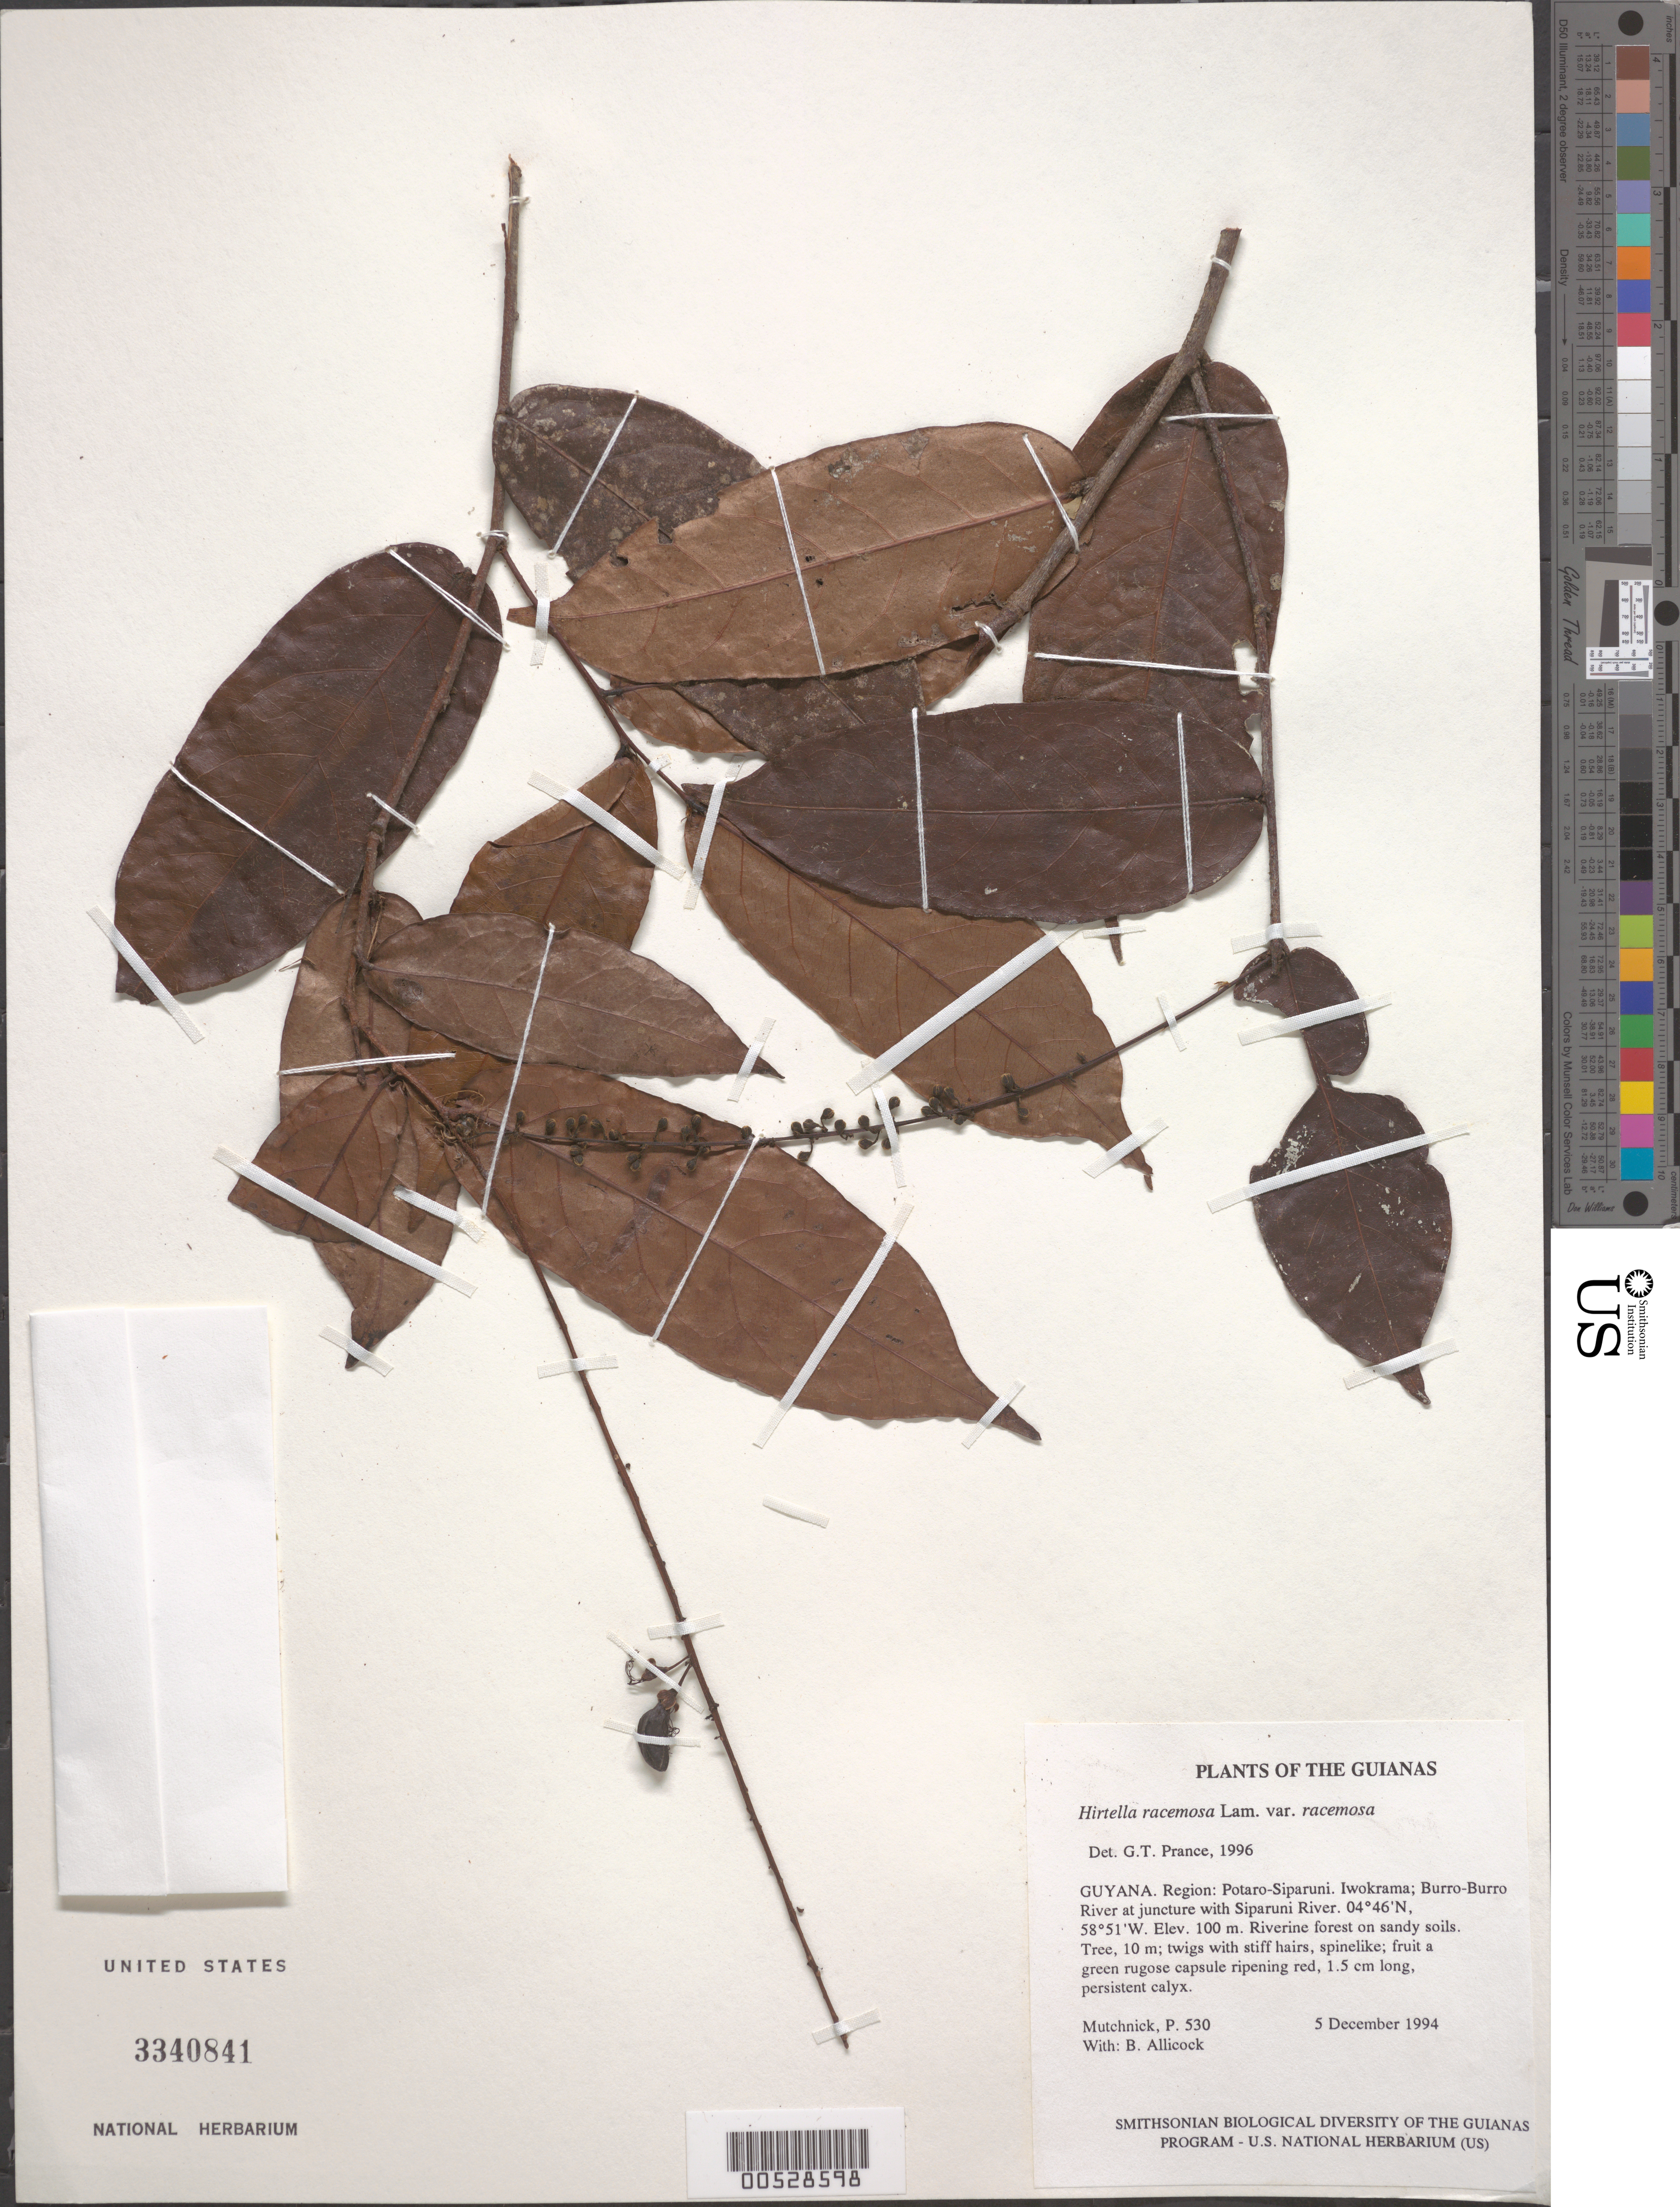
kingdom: Plantae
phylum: Tracheophyta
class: Magnoliopsida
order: Malpighiales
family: Chrysobalanaceae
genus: Hirtella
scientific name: Hirtella racemosa var. racemosa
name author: Lam.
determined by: Prance, G. T.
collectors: P. Mutchnick & B. Allicock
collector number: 530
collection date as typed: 5 December 1994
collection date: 1994-12-05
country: Guyana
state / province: Potaro-Siparuni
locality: Iwokrama; Burro-Burro River at juncture with Siparuni River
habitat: Riverine forest on sandy soils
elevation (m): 100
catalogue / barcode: US 3340841